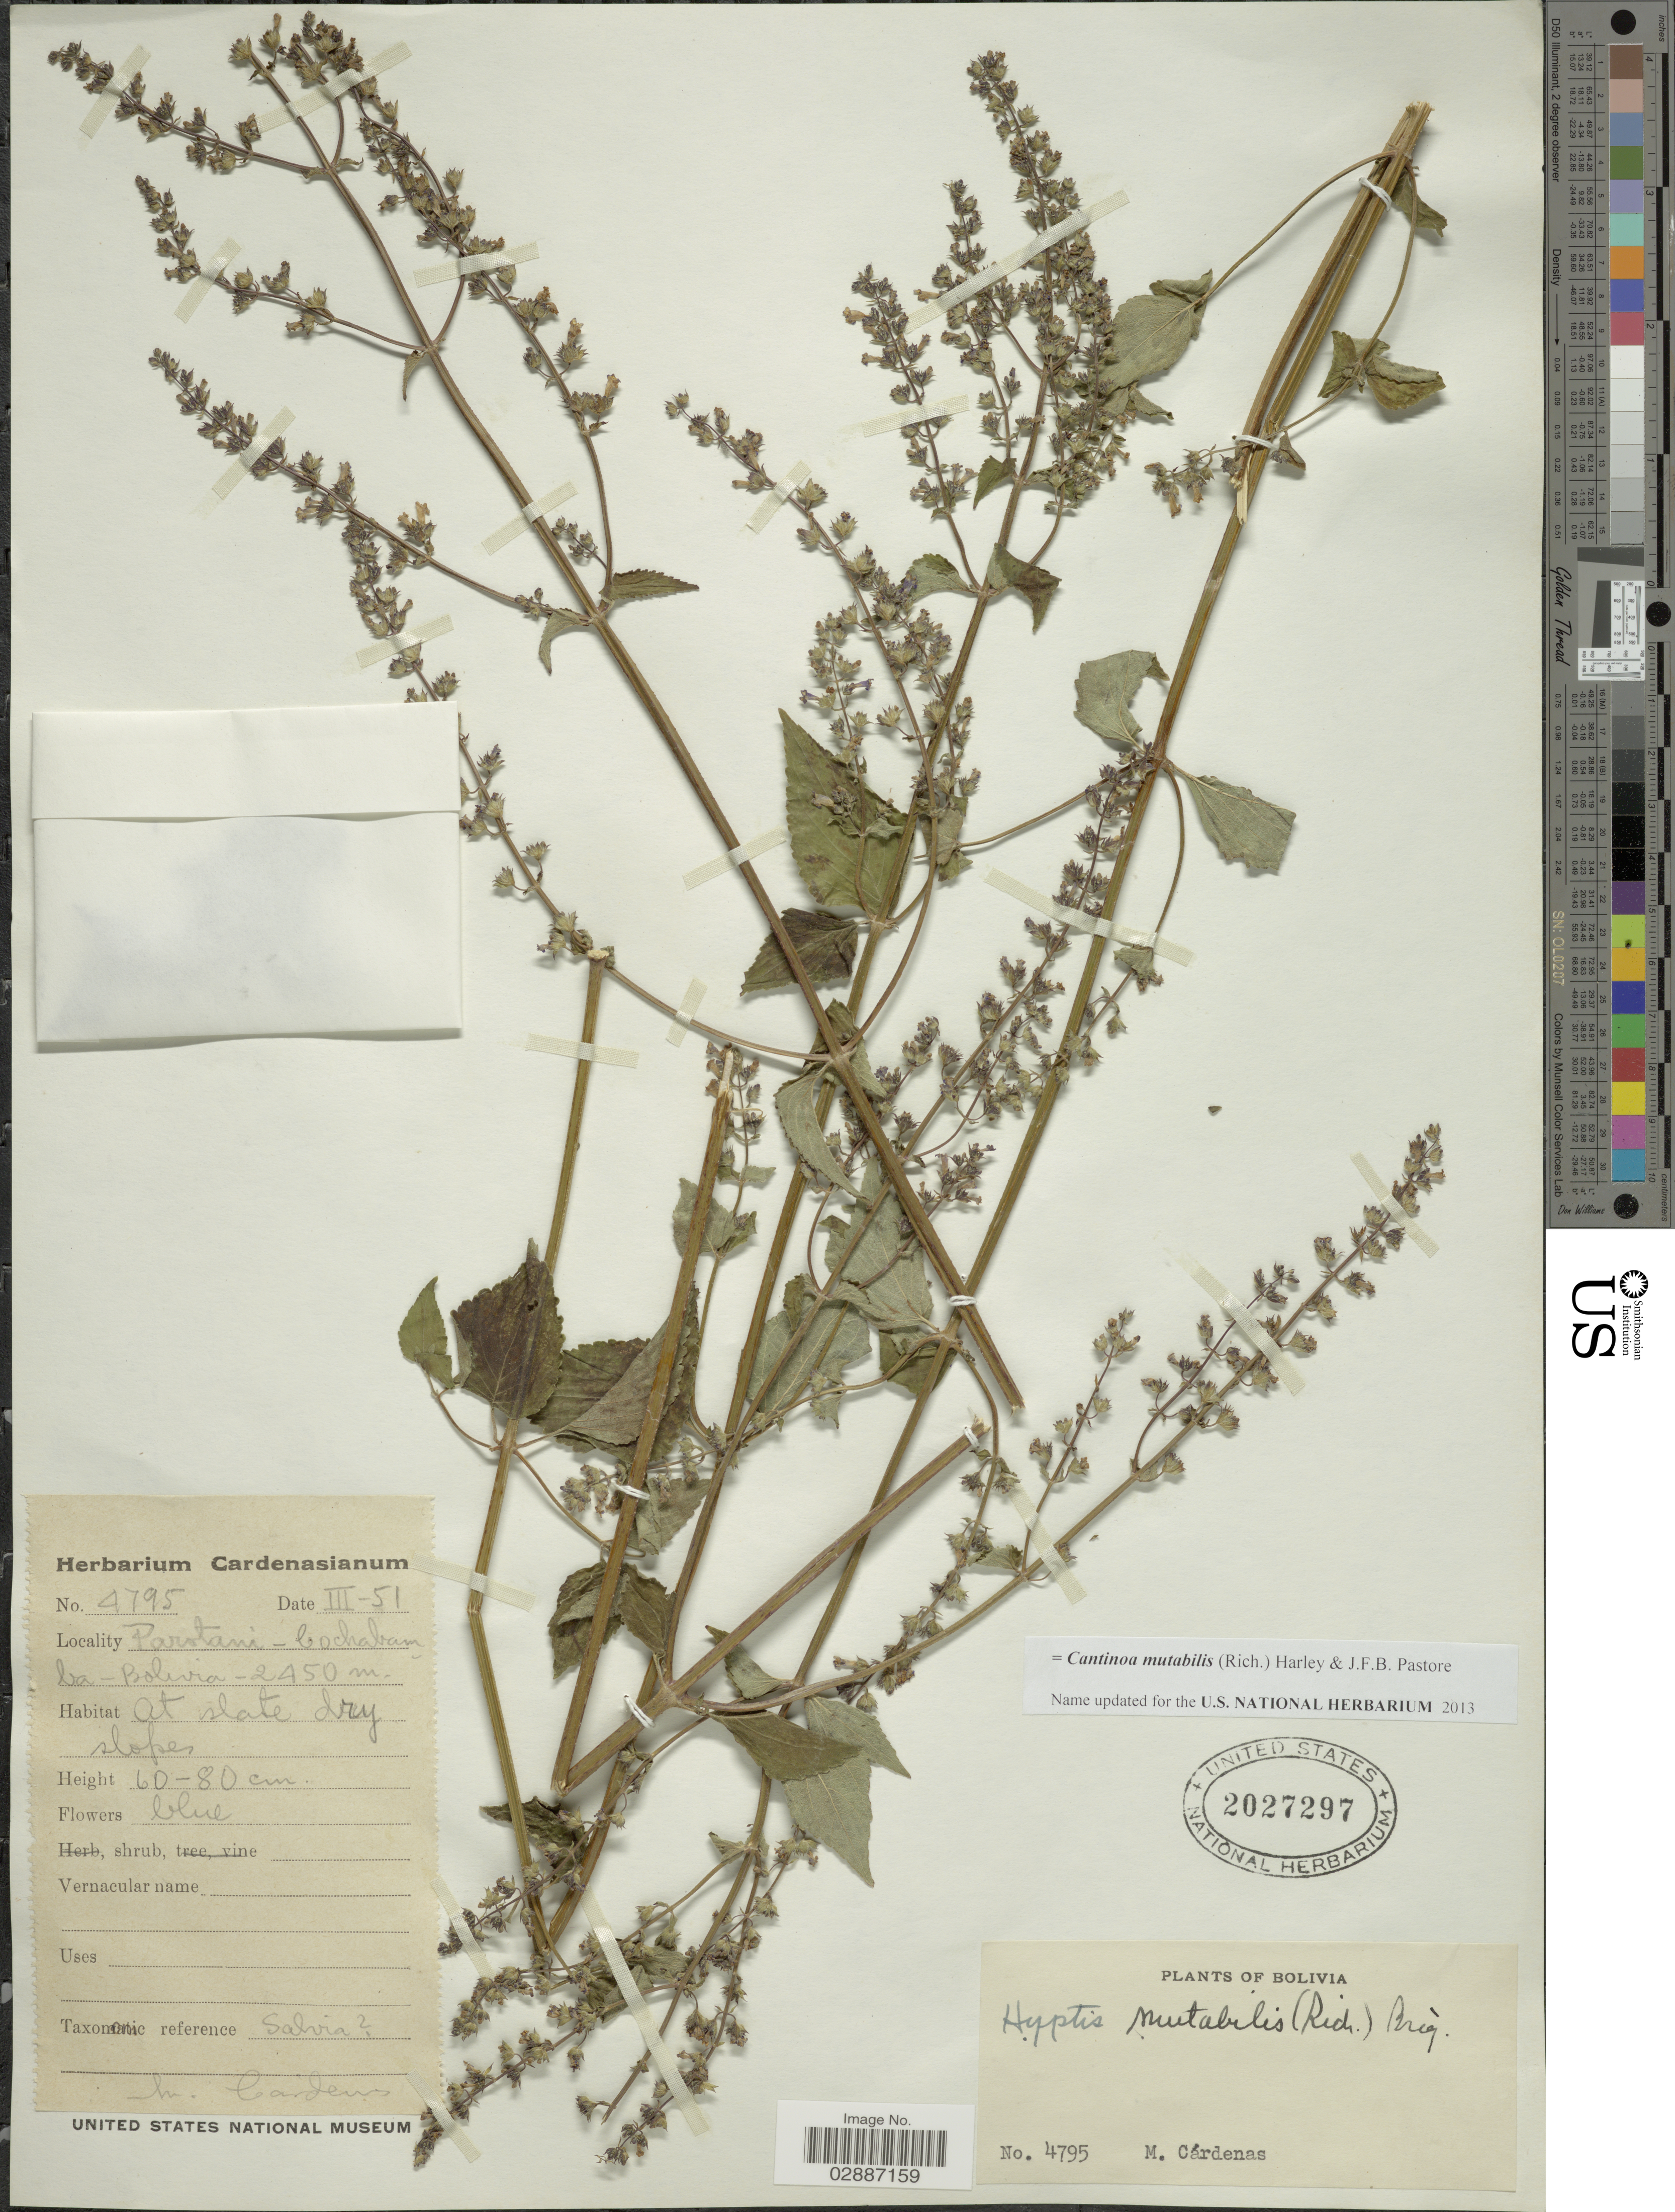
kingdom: Plantae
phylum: Tracheophyta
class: Magnoliopsida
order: Lamiales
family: Lamiaceae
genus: Cantinoa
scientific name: Cantinoa mutabilis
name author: (Epling) Harley & J.F.B. Pastore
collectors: M. Cárdenas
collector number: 4795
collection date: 1951-03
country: Bolivia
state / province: Cochabamba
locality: Parotani.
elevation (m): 2450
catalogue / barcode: US 2027297